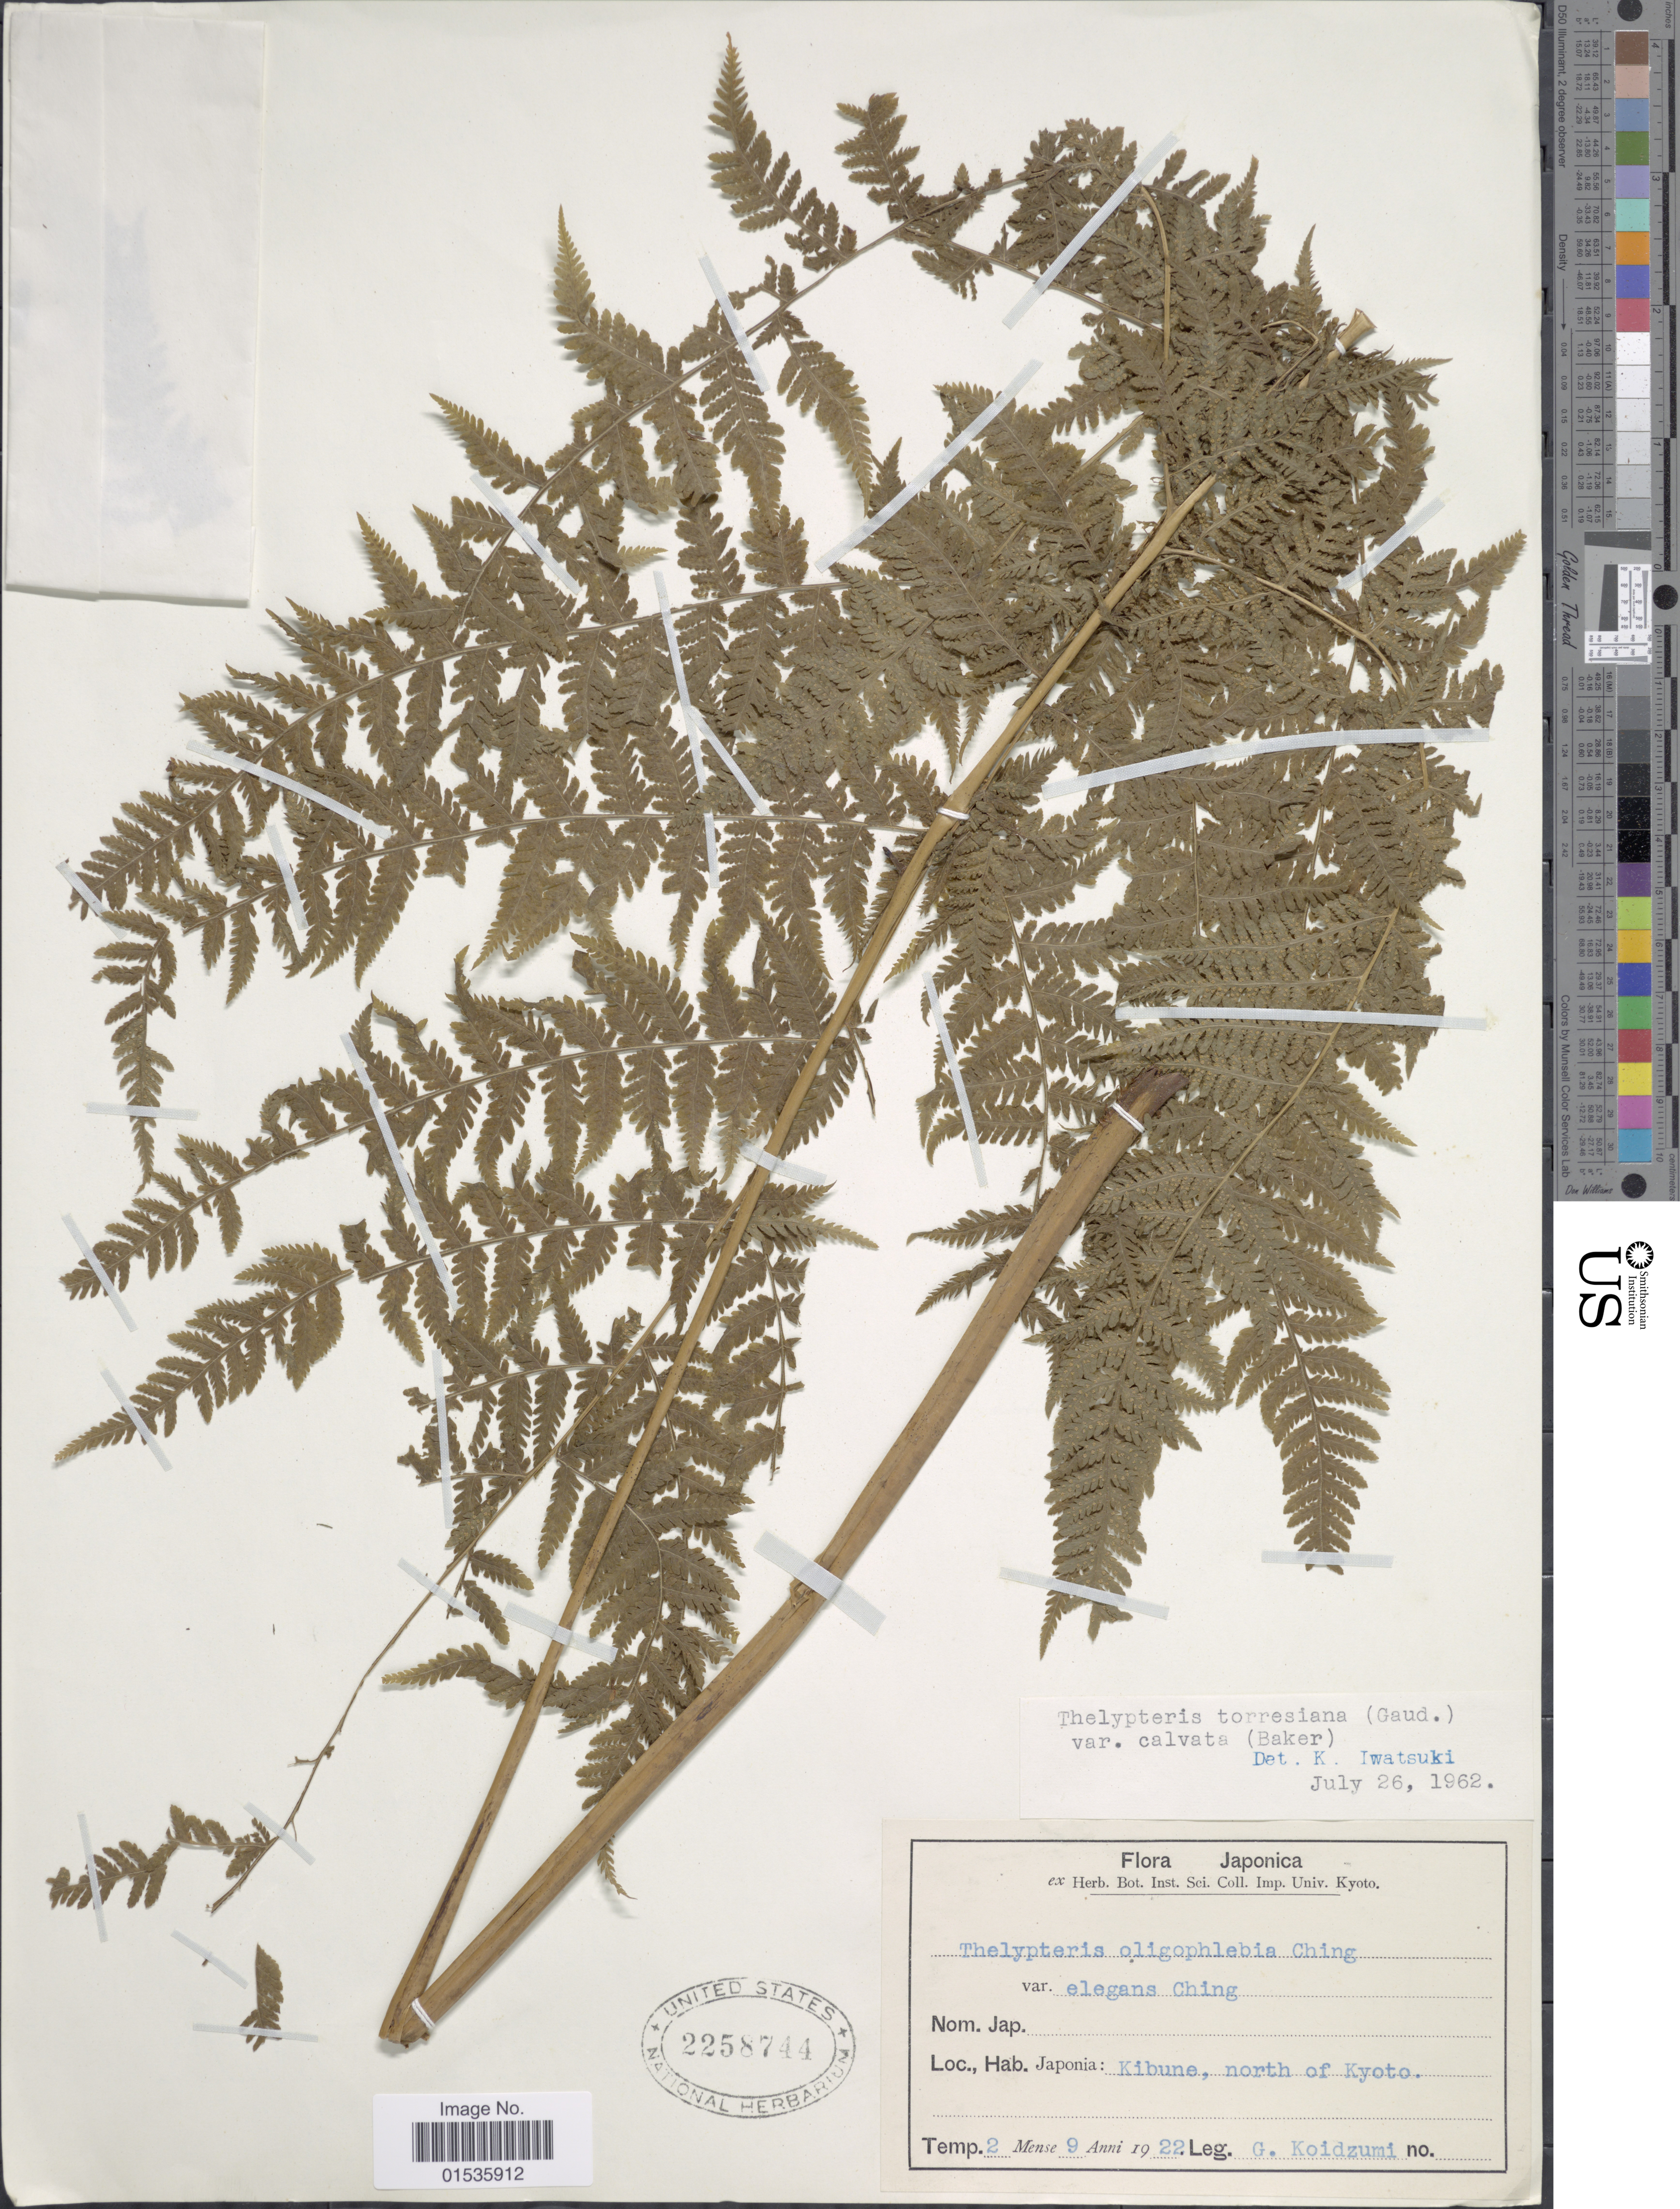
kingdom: Plantae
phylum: Tracheophyta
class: Polypodiopsida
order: Polypodiales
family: Thelypteridaceae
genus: Macrothelypteris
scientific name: Macrothelypteris torresiana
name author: (Gaudich.) Ching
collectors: G. Koidzumi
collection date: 1922-09-02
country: Japan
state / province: Kyoto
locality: Kibune, north of Kyoto. Japonica,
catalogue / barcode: US 2258744